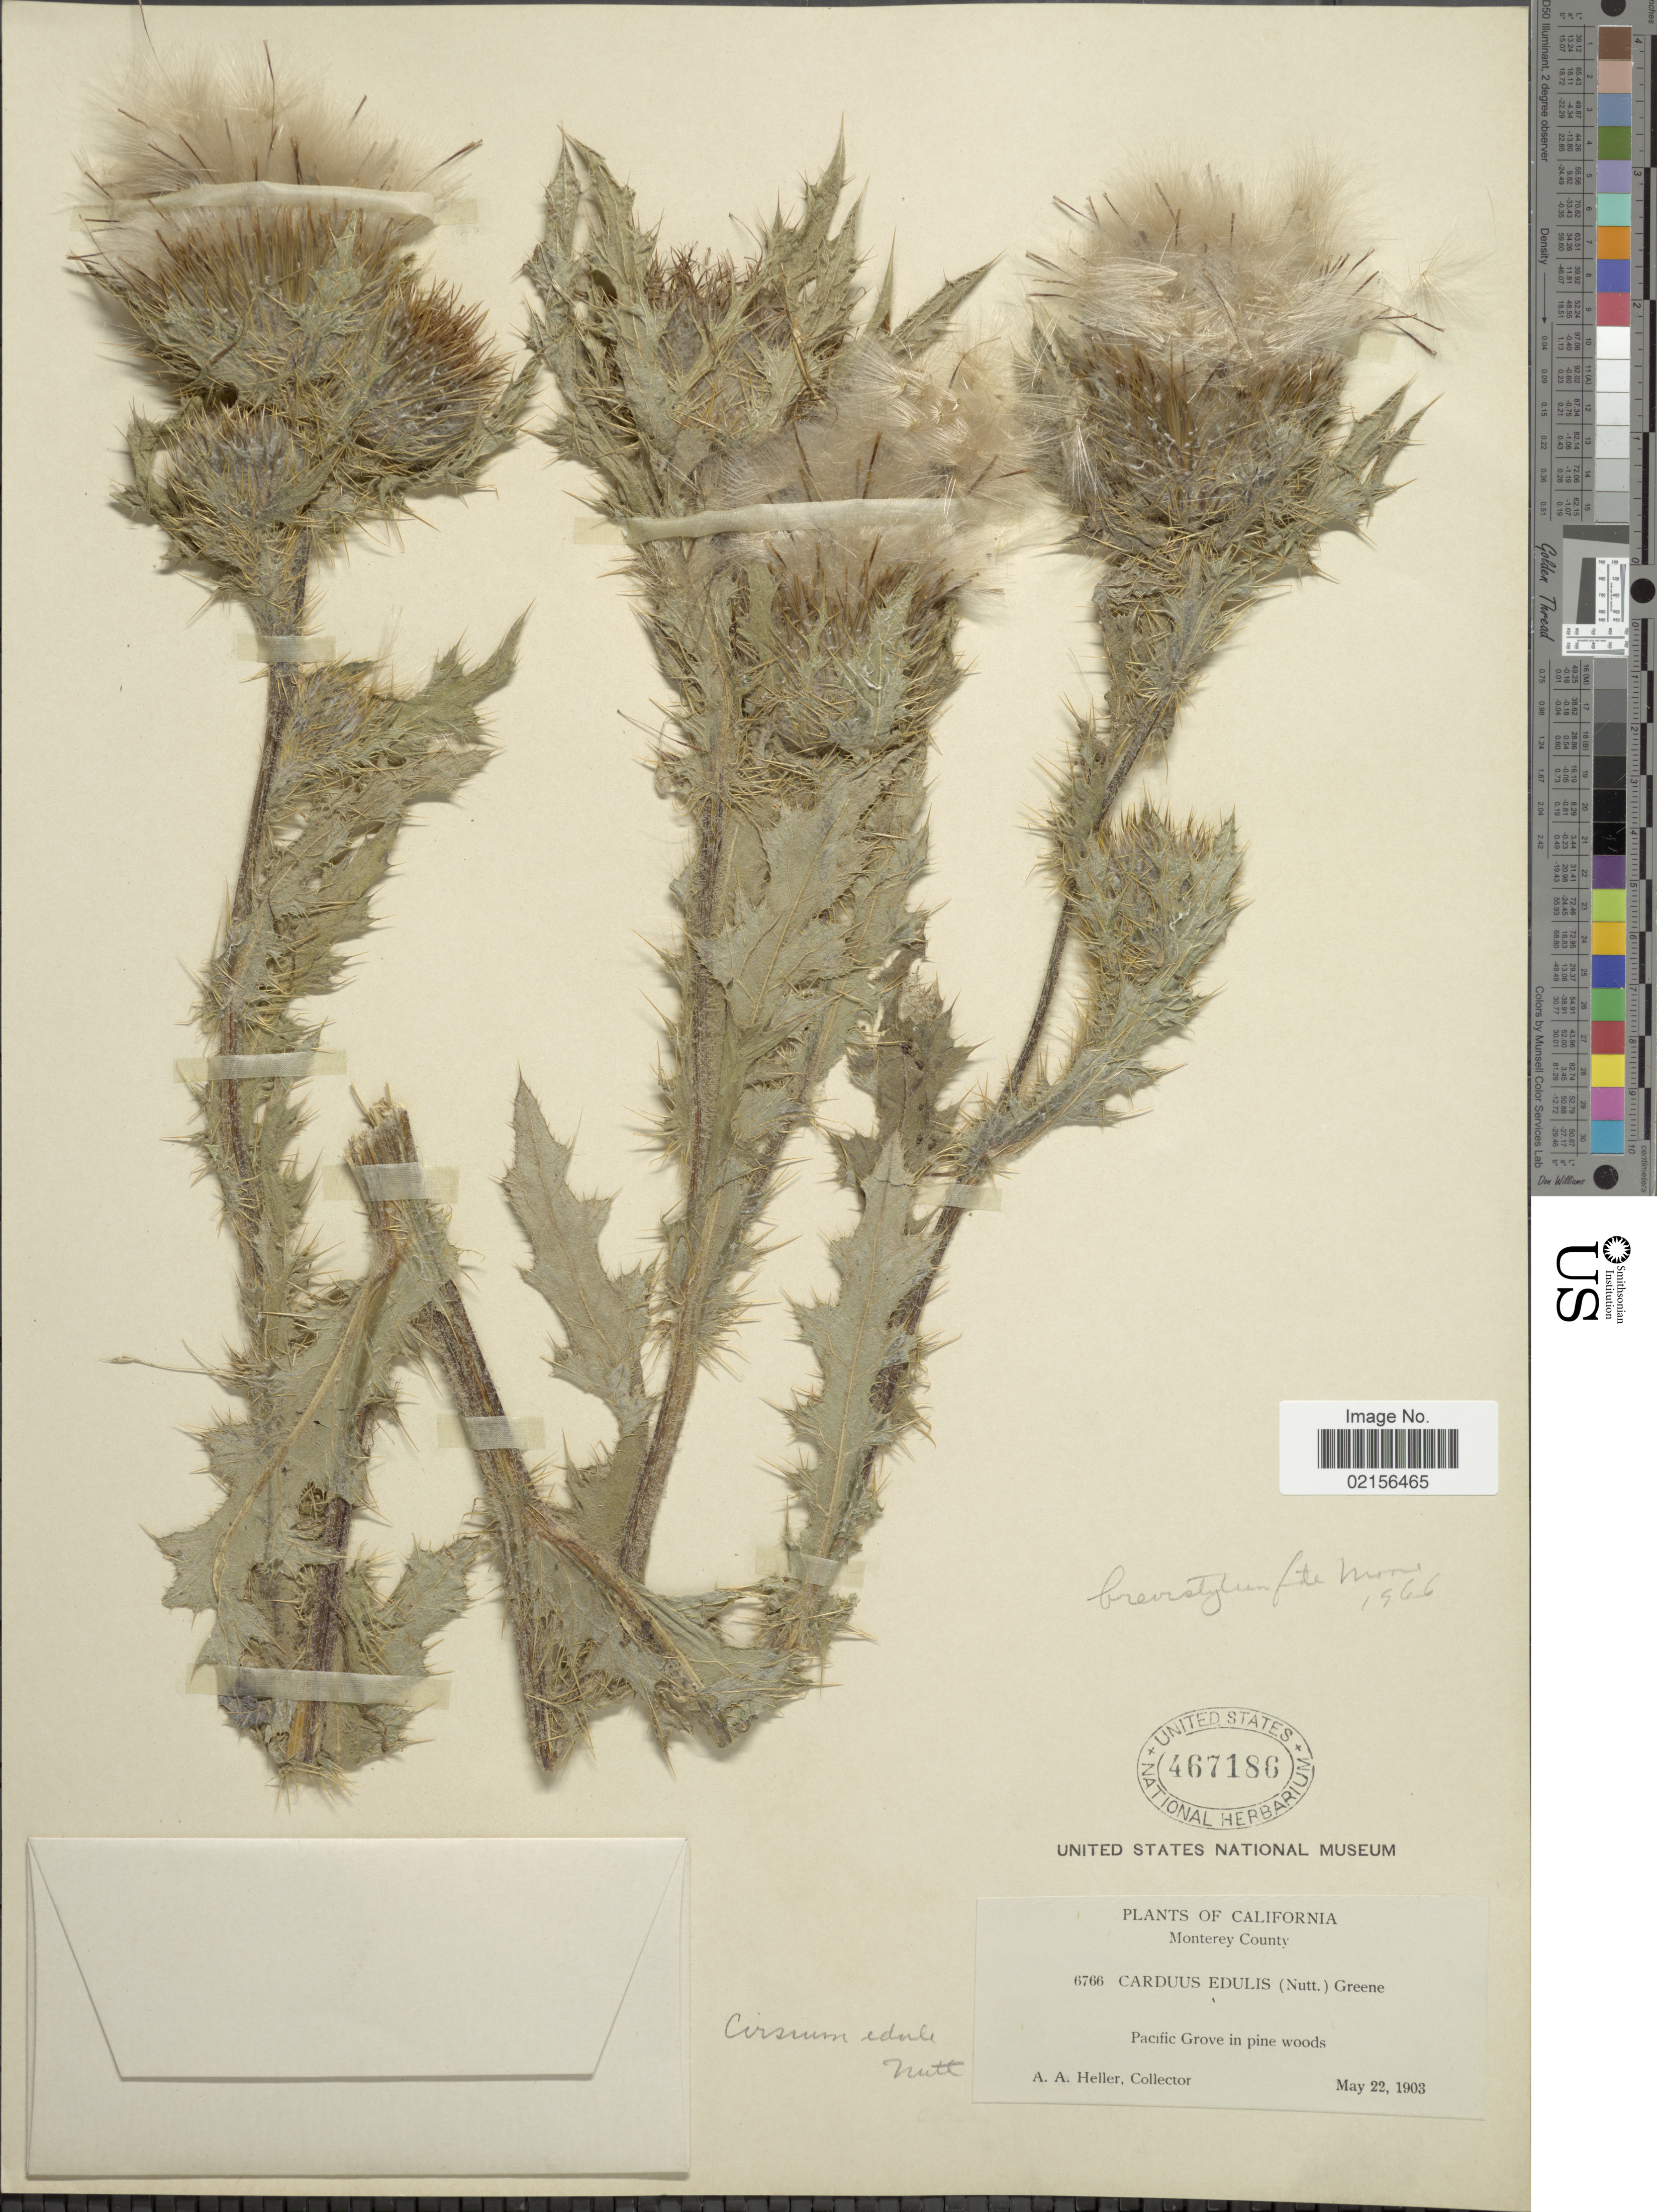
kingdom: Plantae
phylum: Tracheophyta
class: Magnoliopsida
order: Asterales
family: Asteraceae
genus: Cirsium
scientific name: Cirsium brevistylum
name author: Cronq.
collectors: A. A. Heller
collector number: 6766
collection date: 1903-05-22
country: United States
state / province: California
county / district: Monterey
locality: Monterey County, Pacific Grove in pine woods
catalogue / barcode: US 467186